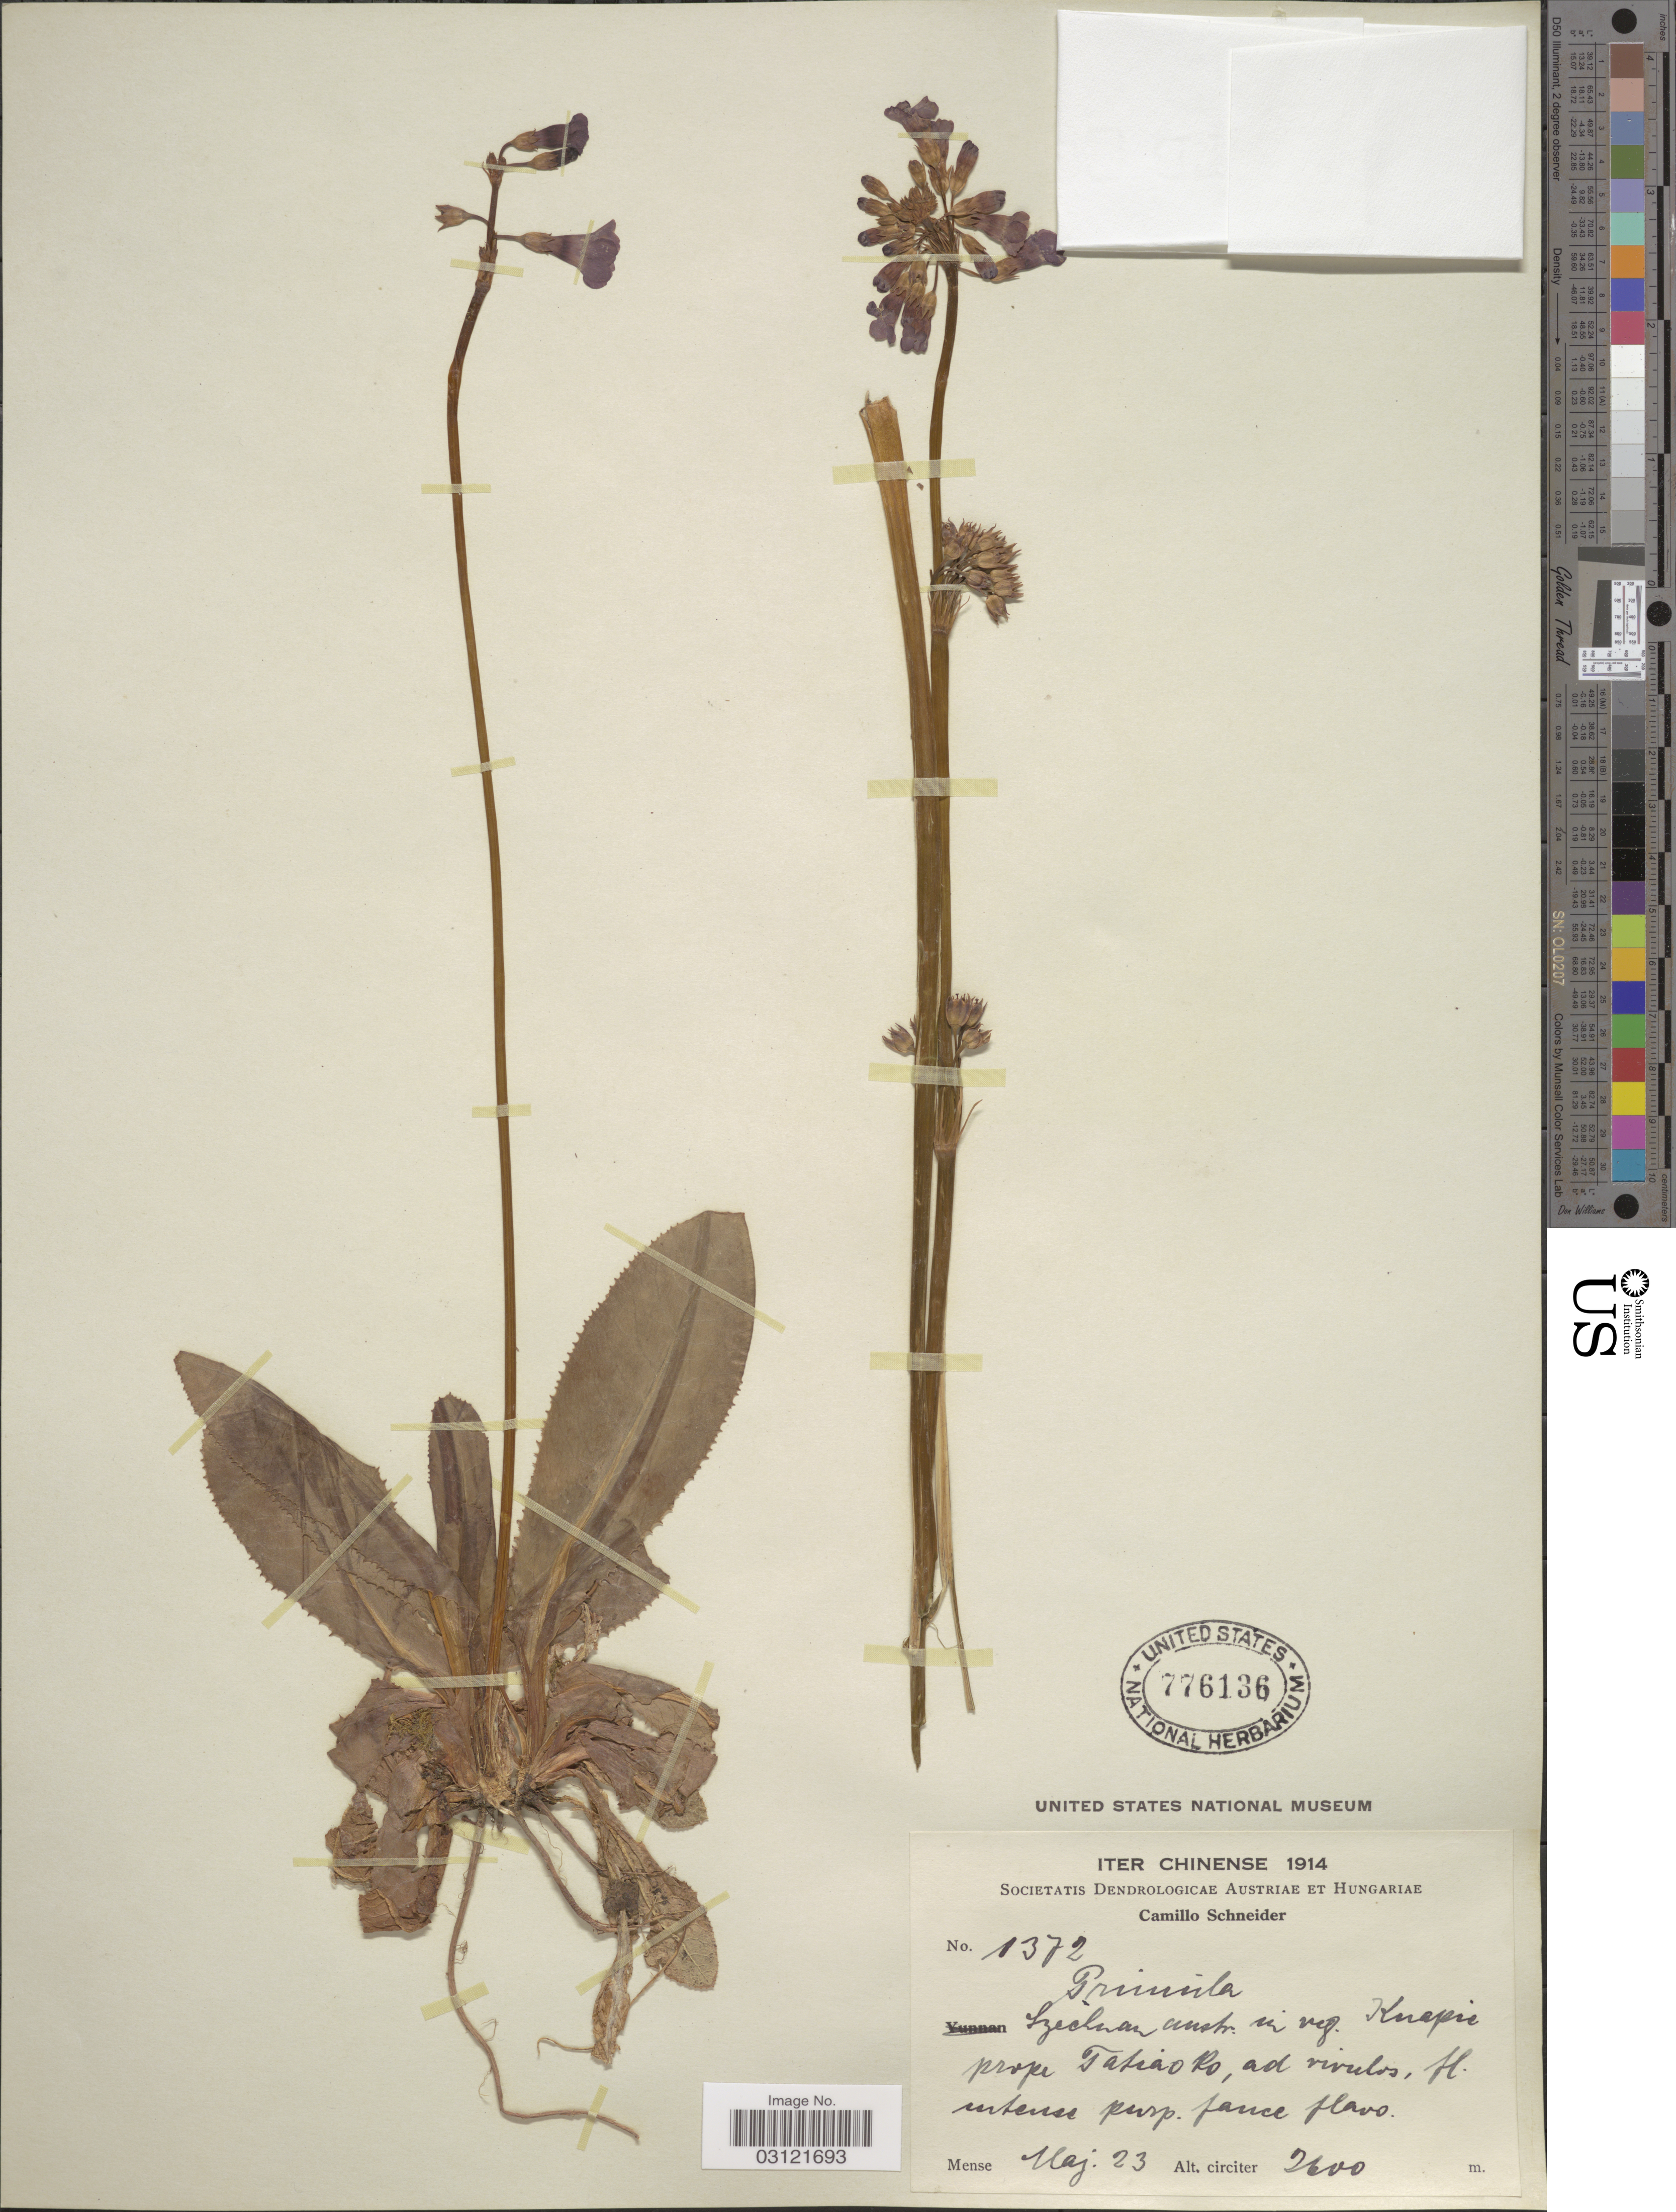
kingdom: Plantae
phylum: Tracheophyta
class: Magnoliopsida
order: Ericales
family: Primulaceae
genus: Primula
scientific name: Primula poissonii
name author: Franch.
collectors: C. K. Schneider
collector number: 1372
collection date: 1914-05-23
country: China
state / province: Sichuan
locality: Szechwan austr. in reg. Knapu [interpreted] prope Tasiaoro [interpreted].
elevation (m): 2600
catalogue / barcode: US 776136